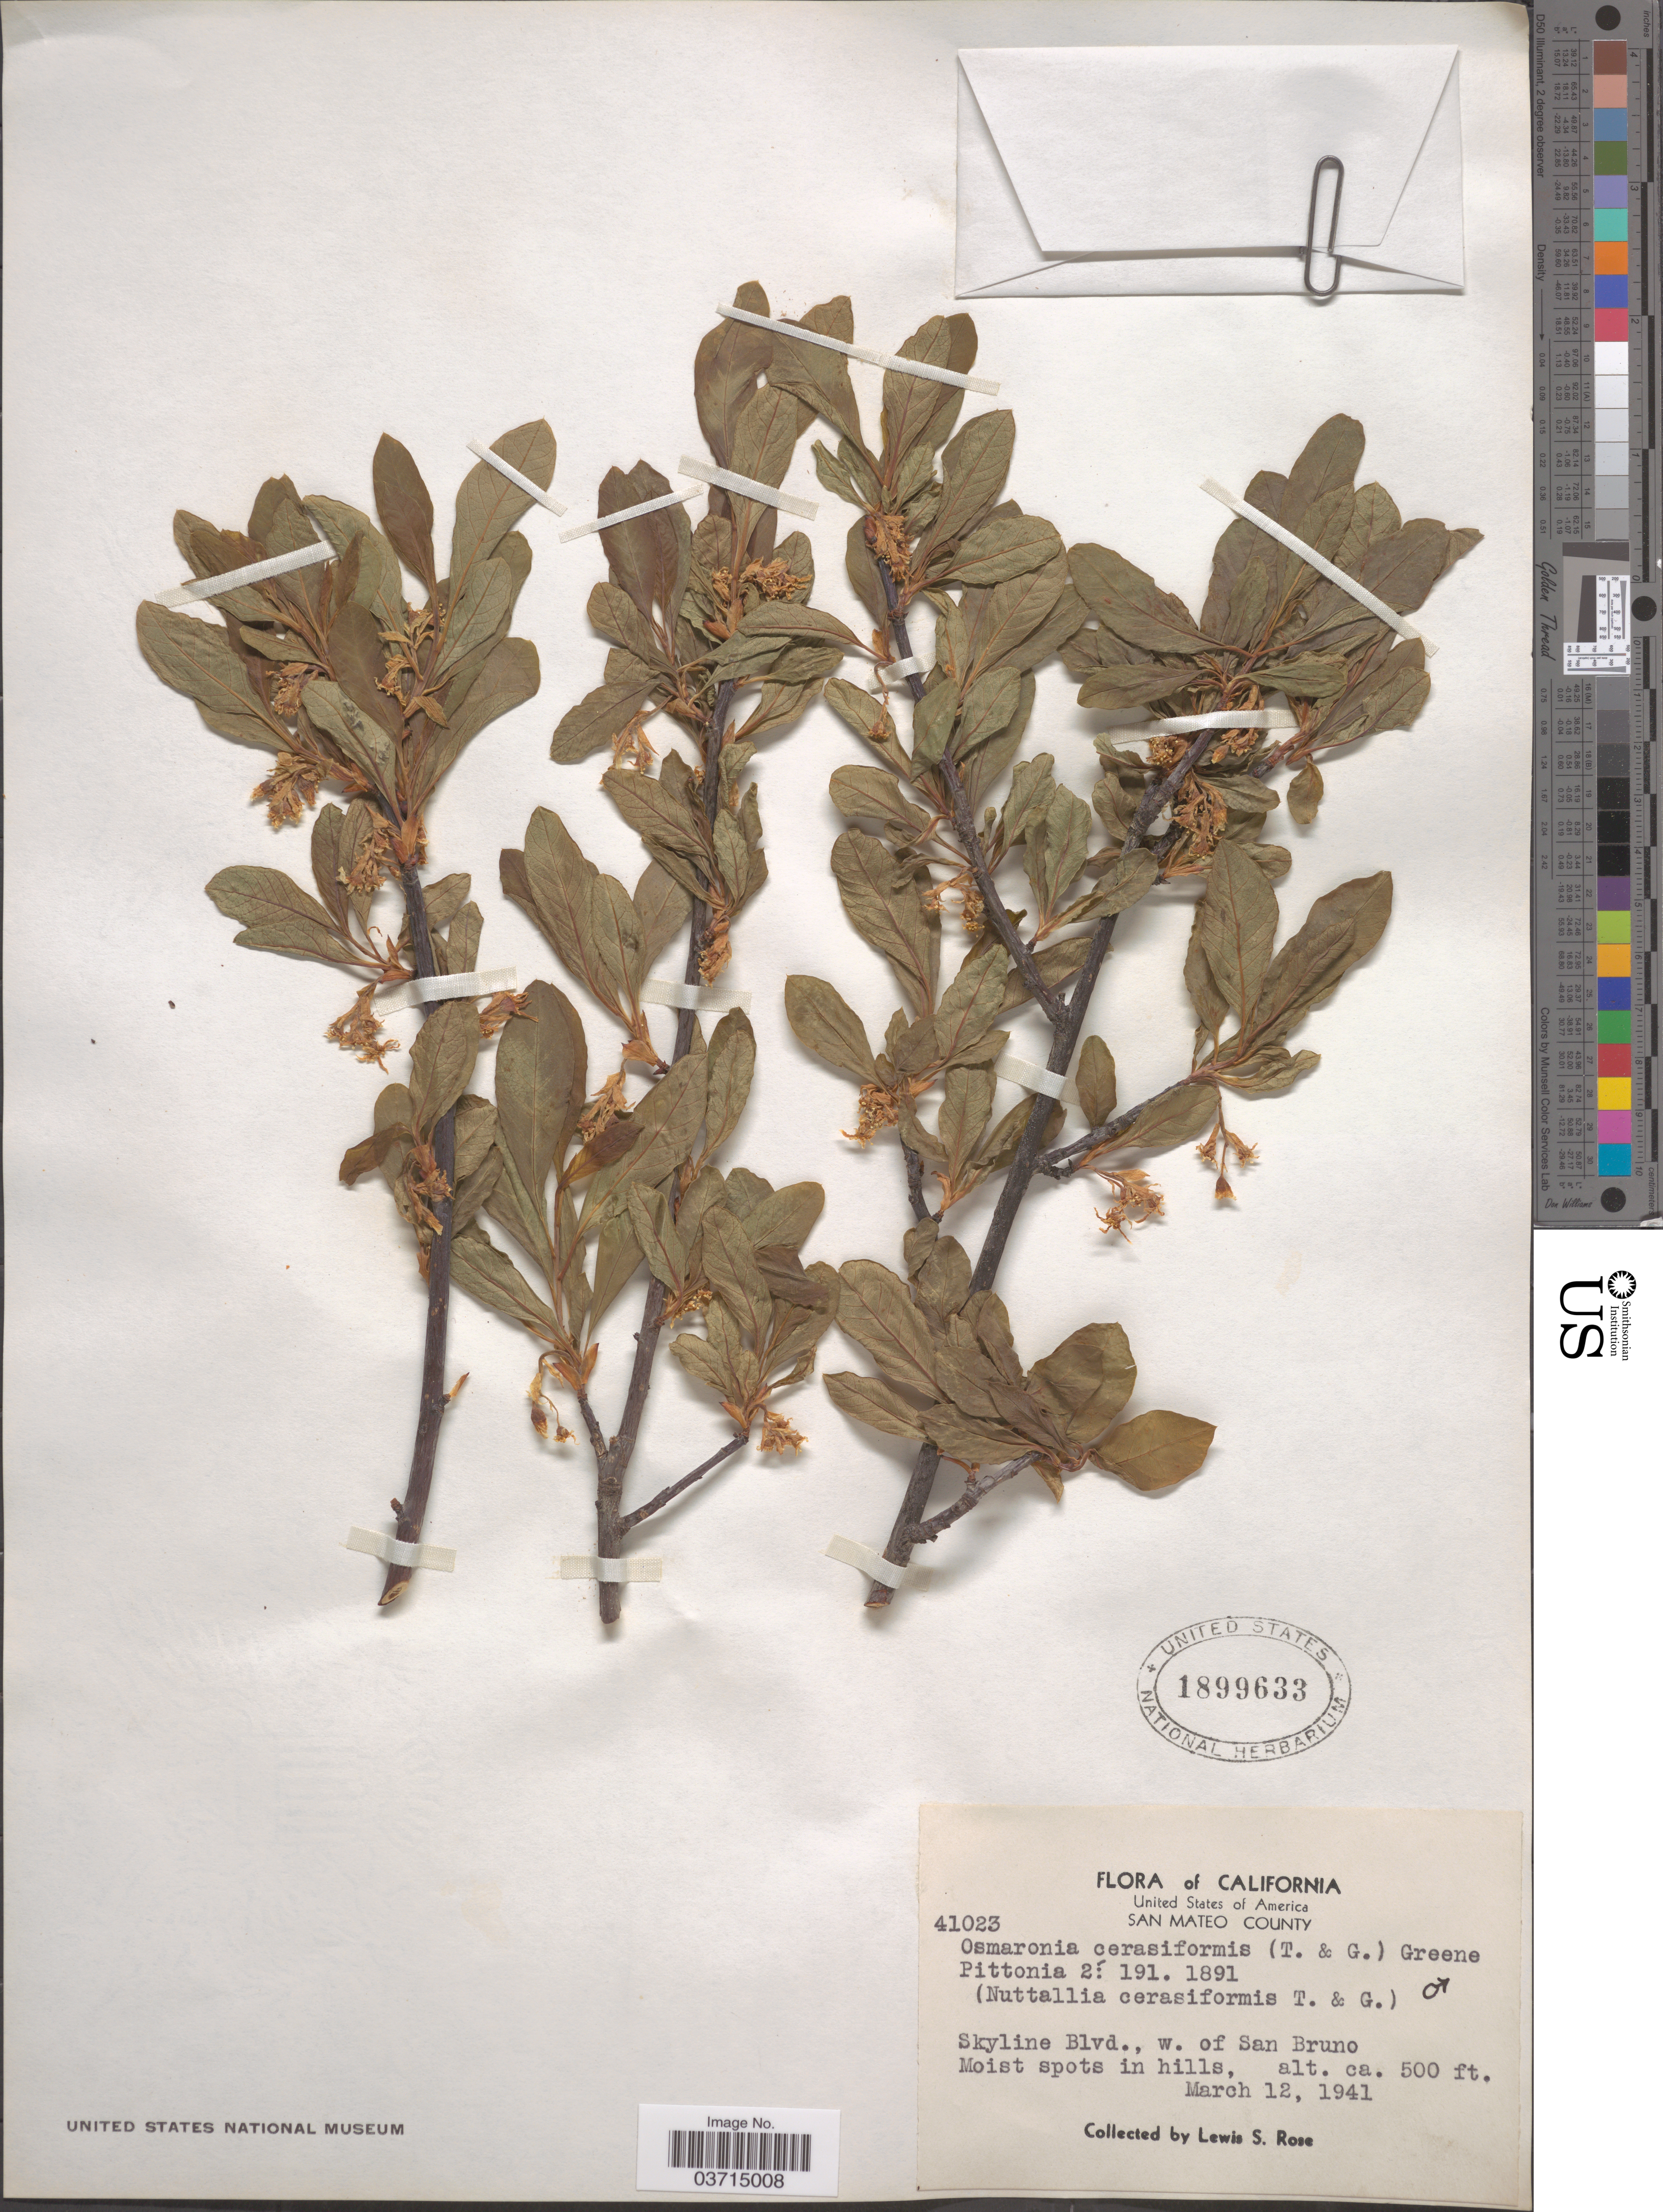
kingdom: Plantae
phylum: Tracheophyta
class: Magnoliopsida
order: Rosales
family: Rosaceae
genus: Oemleria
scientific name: Oemleria cerasiformis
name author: (Torr. & A. Gray ex Hook. & Arn.) J.W. Landon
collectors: L. S. Rose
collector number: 41023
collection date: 1941-03-12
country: United States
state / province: California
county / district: San Mateo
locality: San Mateo County. Skyline Blvd., w. of San Bruno.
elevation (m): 152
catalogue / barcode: US 1899633